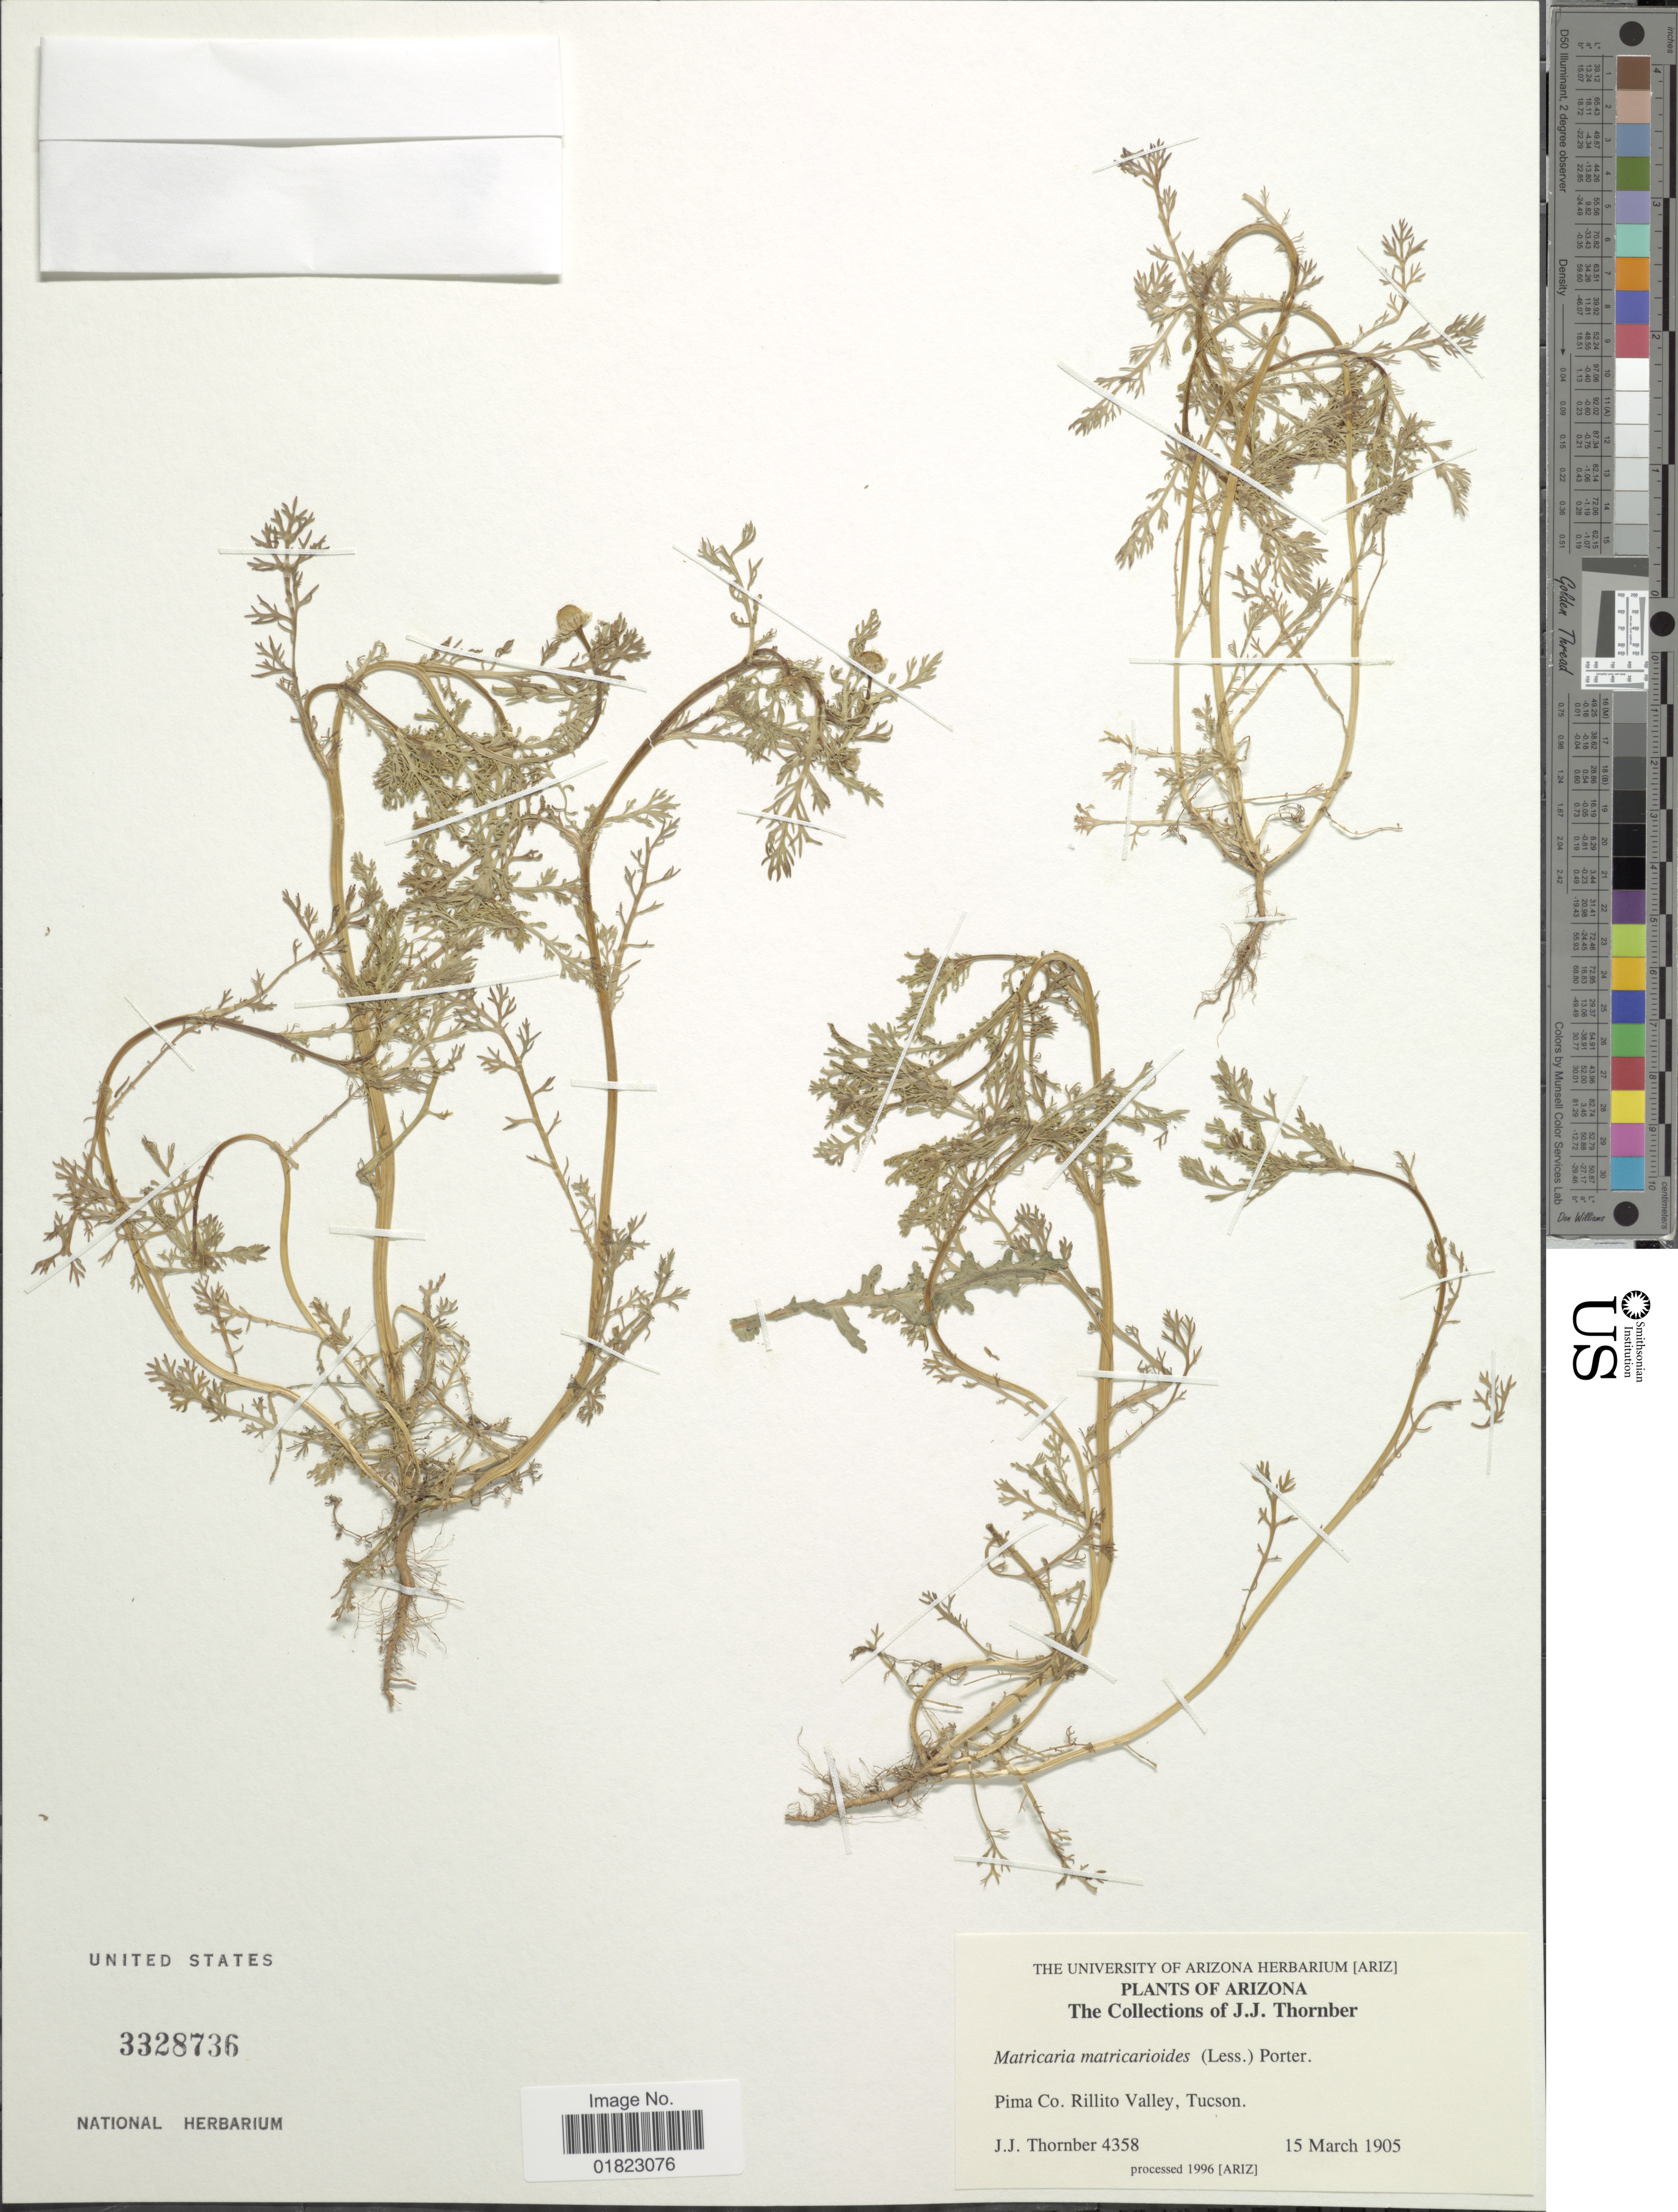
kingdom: Plantae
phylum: Tracheophyta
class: Magnoliopsida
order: Asterales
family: Asteraceae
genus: Matricaria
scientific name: Matricaria matricarioides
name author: (Less.) Porter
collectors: J. Thornber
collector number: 4358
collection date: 1905-03-15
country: United States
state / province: Arizona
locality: Arizona, Pima Co. Rillito Valley, Tucson .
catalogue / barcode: US 3328736